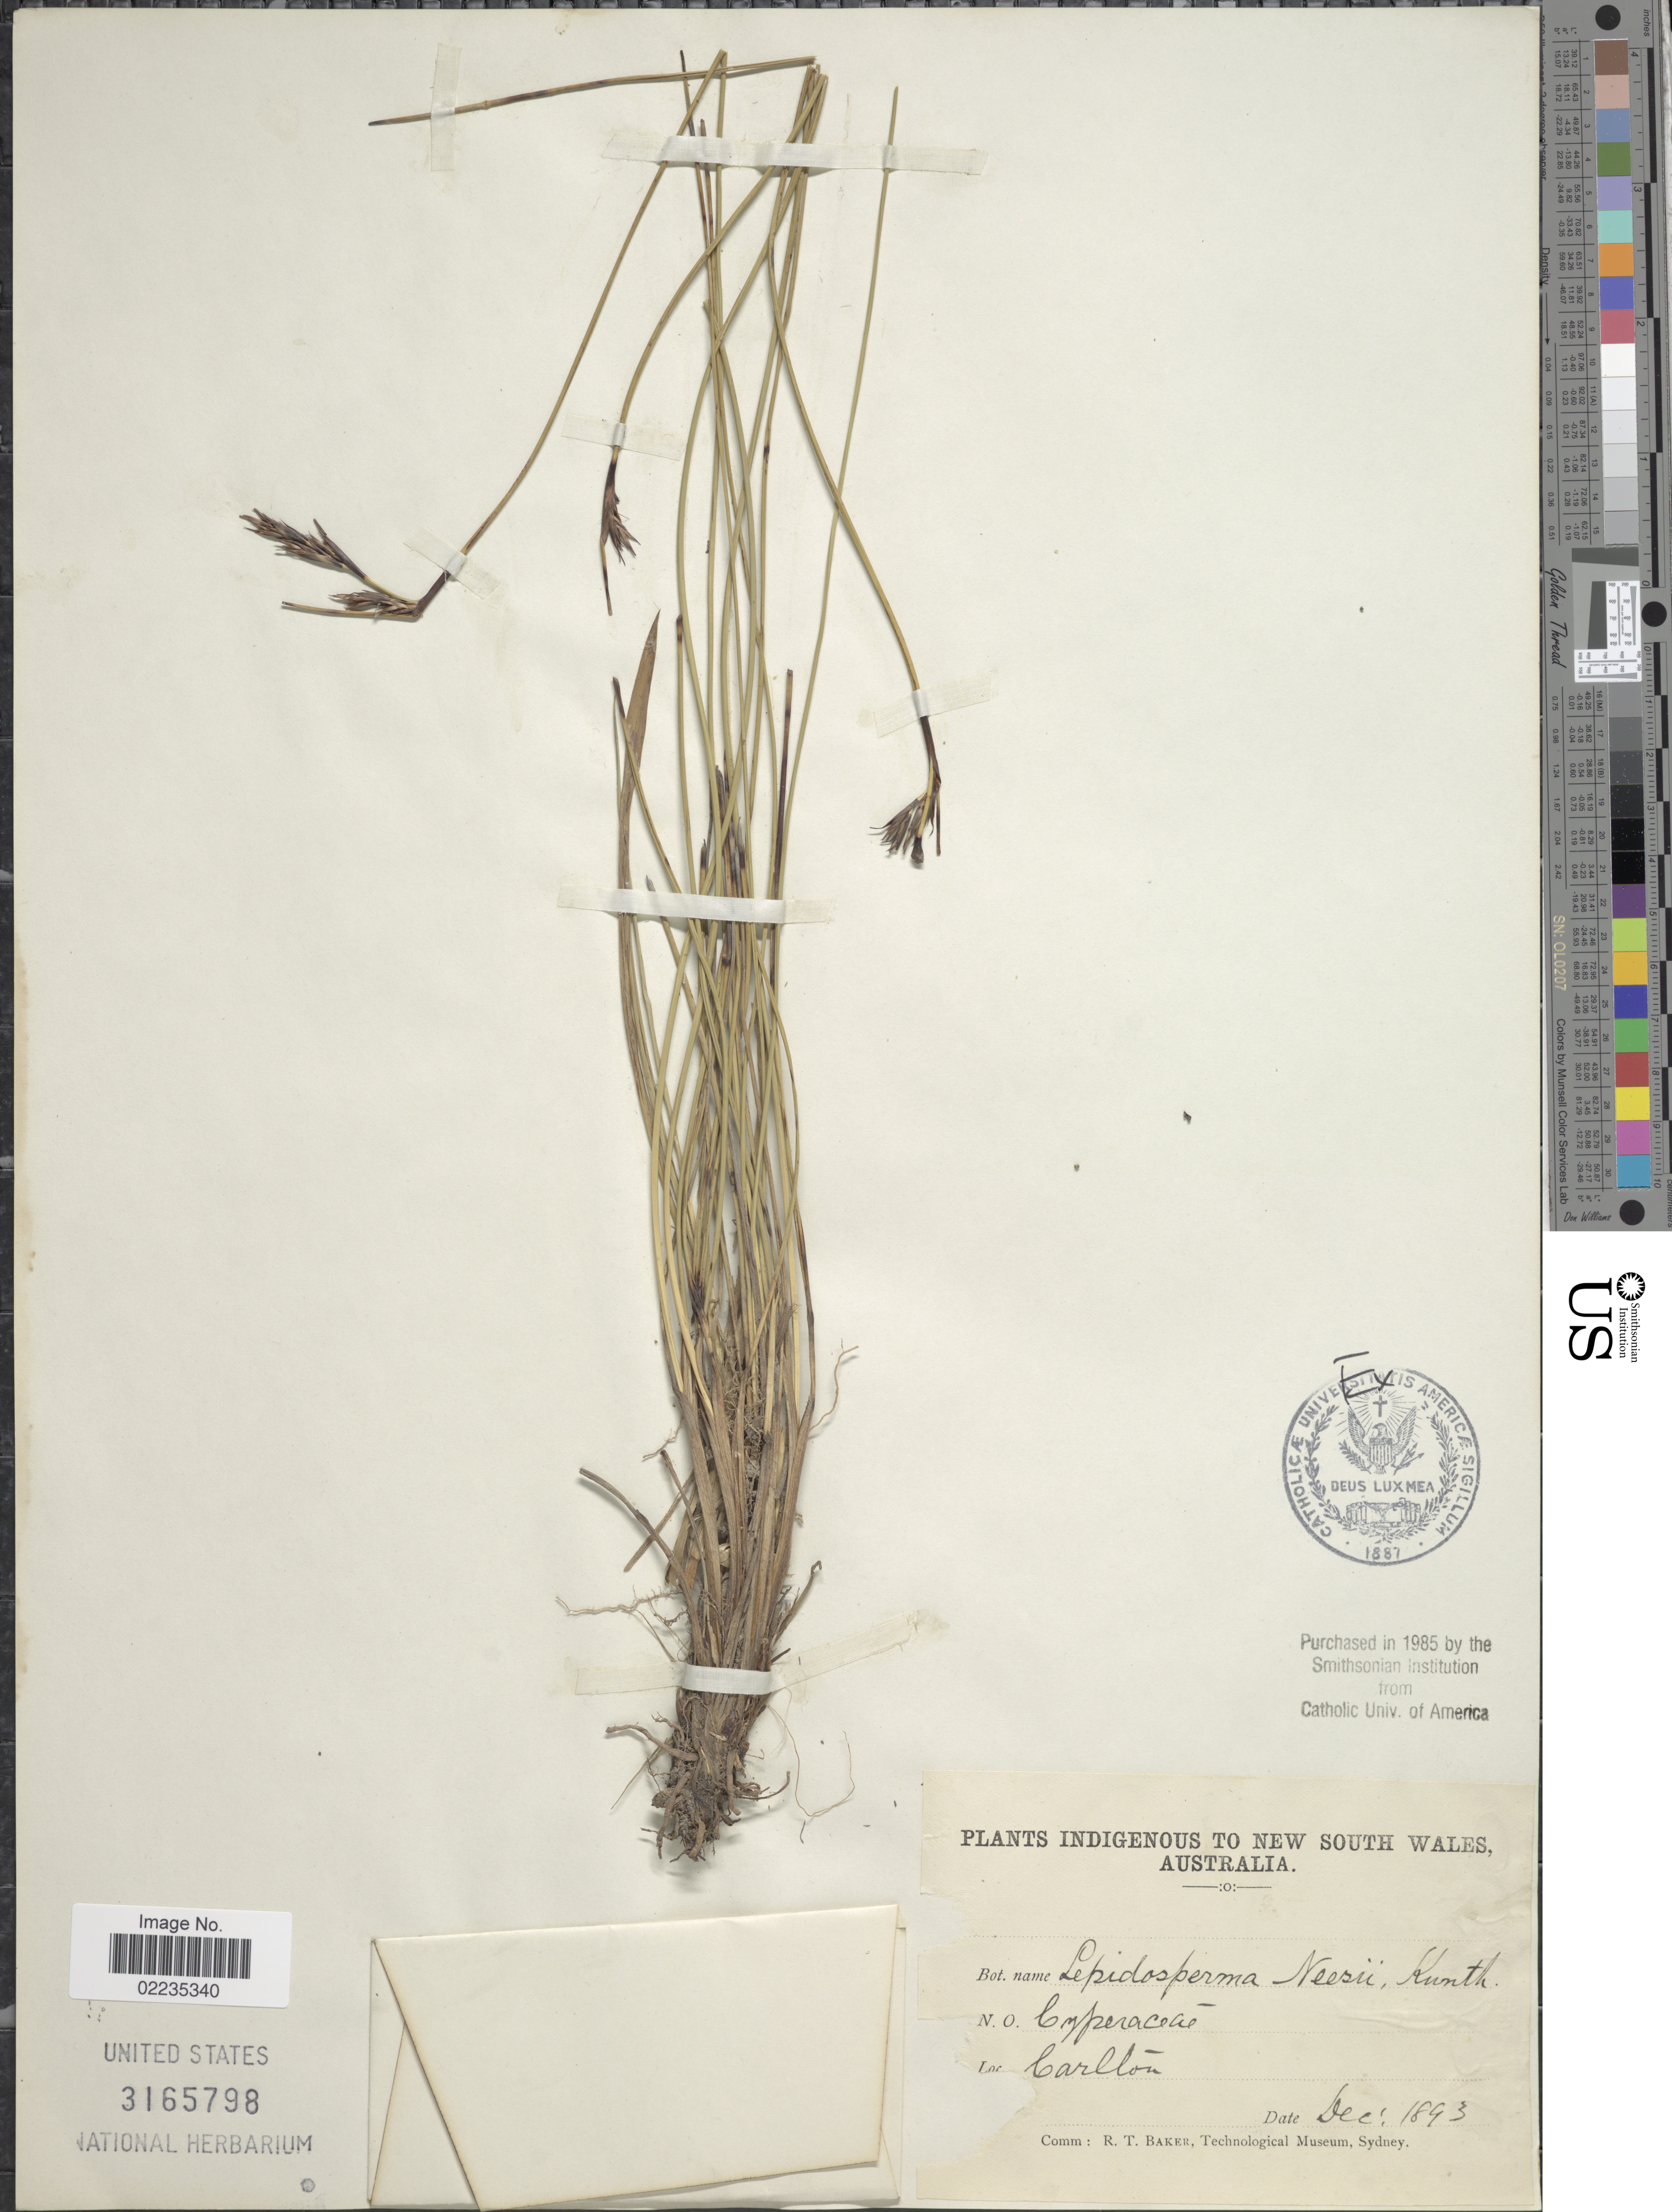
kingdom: Plantae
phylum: Tracheophyta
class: Liliopsida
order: Poales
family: Cyperaceae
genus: Lepidosperma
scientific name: Lepidosperma neesii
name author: Kunth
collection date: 1893-12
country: Australia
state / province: New South Wales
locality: Carlton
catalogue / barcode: US 3165798